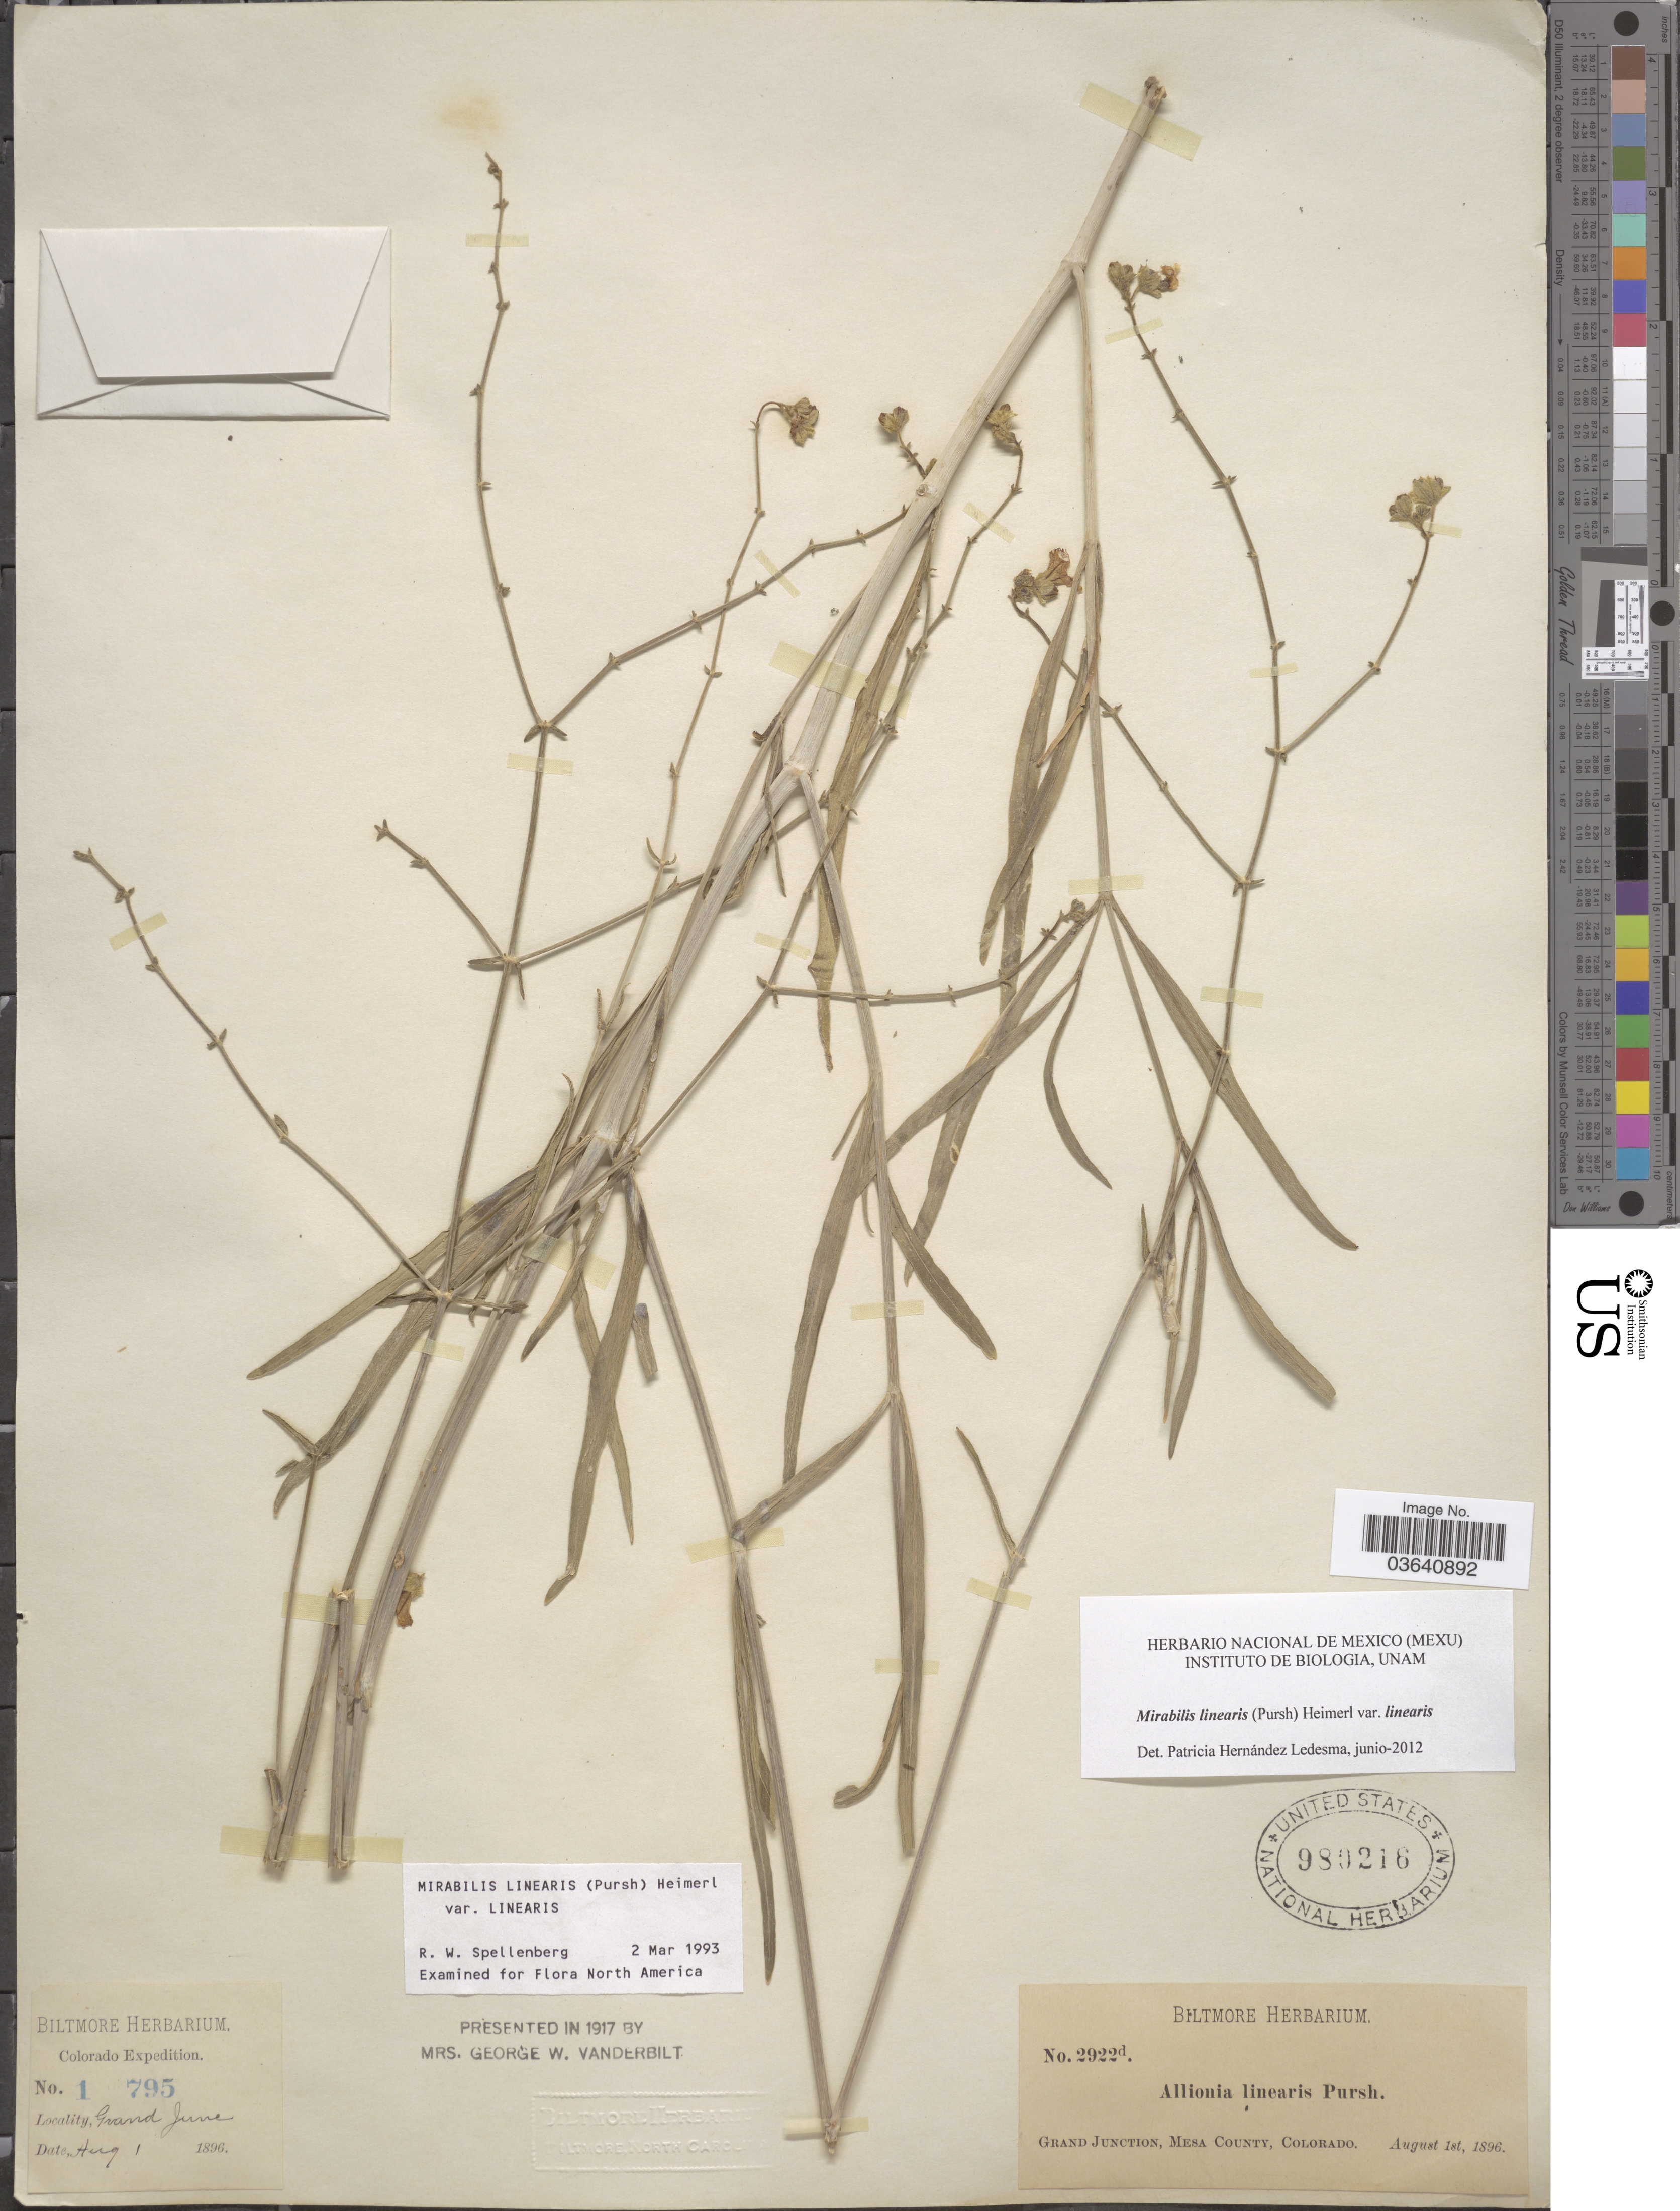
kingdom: Plantae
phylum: Tracheophyta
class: Magnoliopsida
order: Caryophyllales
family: Nyctaginaceae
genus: Mirabilis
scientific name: Mirabilis linearis var. linearis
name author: (Pursh) Heimerl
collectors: ex herb. Biltmore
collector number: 1795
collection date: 1896-08-01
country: United States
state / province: Colorado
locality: Grand Junction, Mesa County.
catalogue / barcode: US 980216